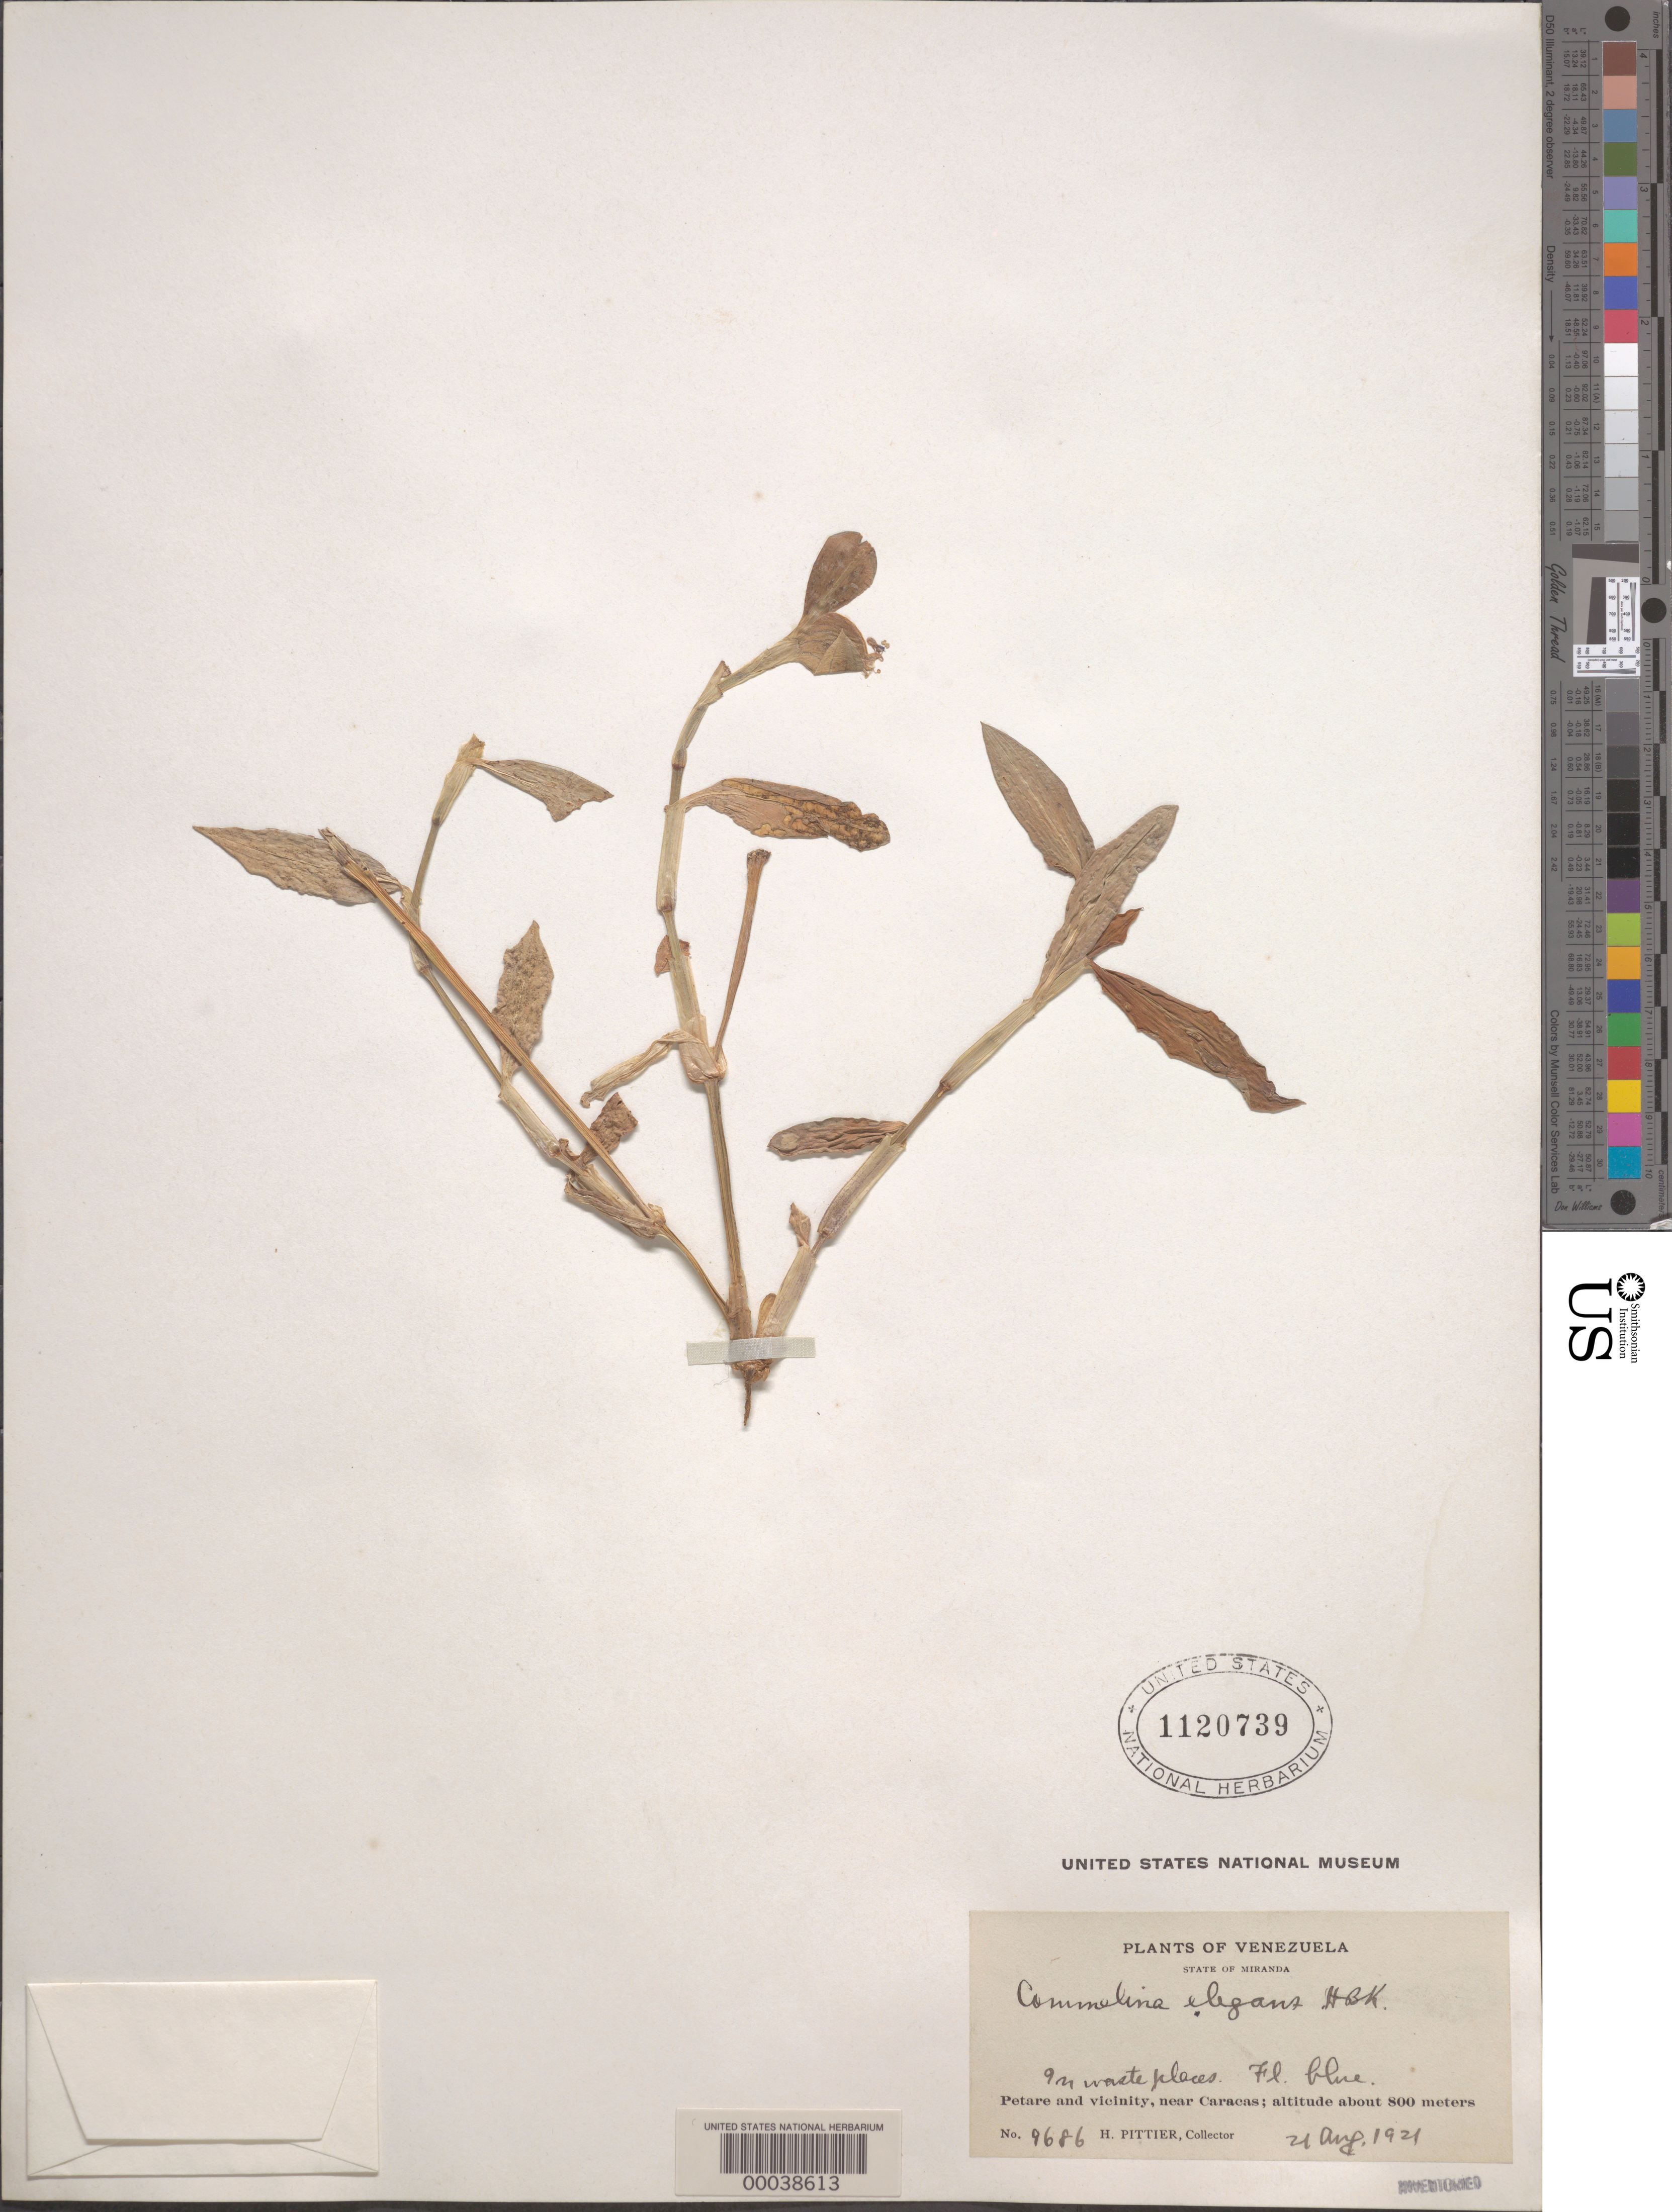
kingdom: Plantae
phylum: Tracheophyta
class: Liliopsida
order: Commelinales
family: Commelinaceae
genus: Commelina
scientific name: Commelina erecta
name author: L.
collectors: H. F. Pittier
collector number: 9886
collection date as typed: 21 Aug 1921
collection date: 1921-08-21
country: Venezuela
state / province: Miranda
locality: Petare; near Caracas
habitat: Waste areas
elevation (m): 800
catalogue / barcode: US 1120739